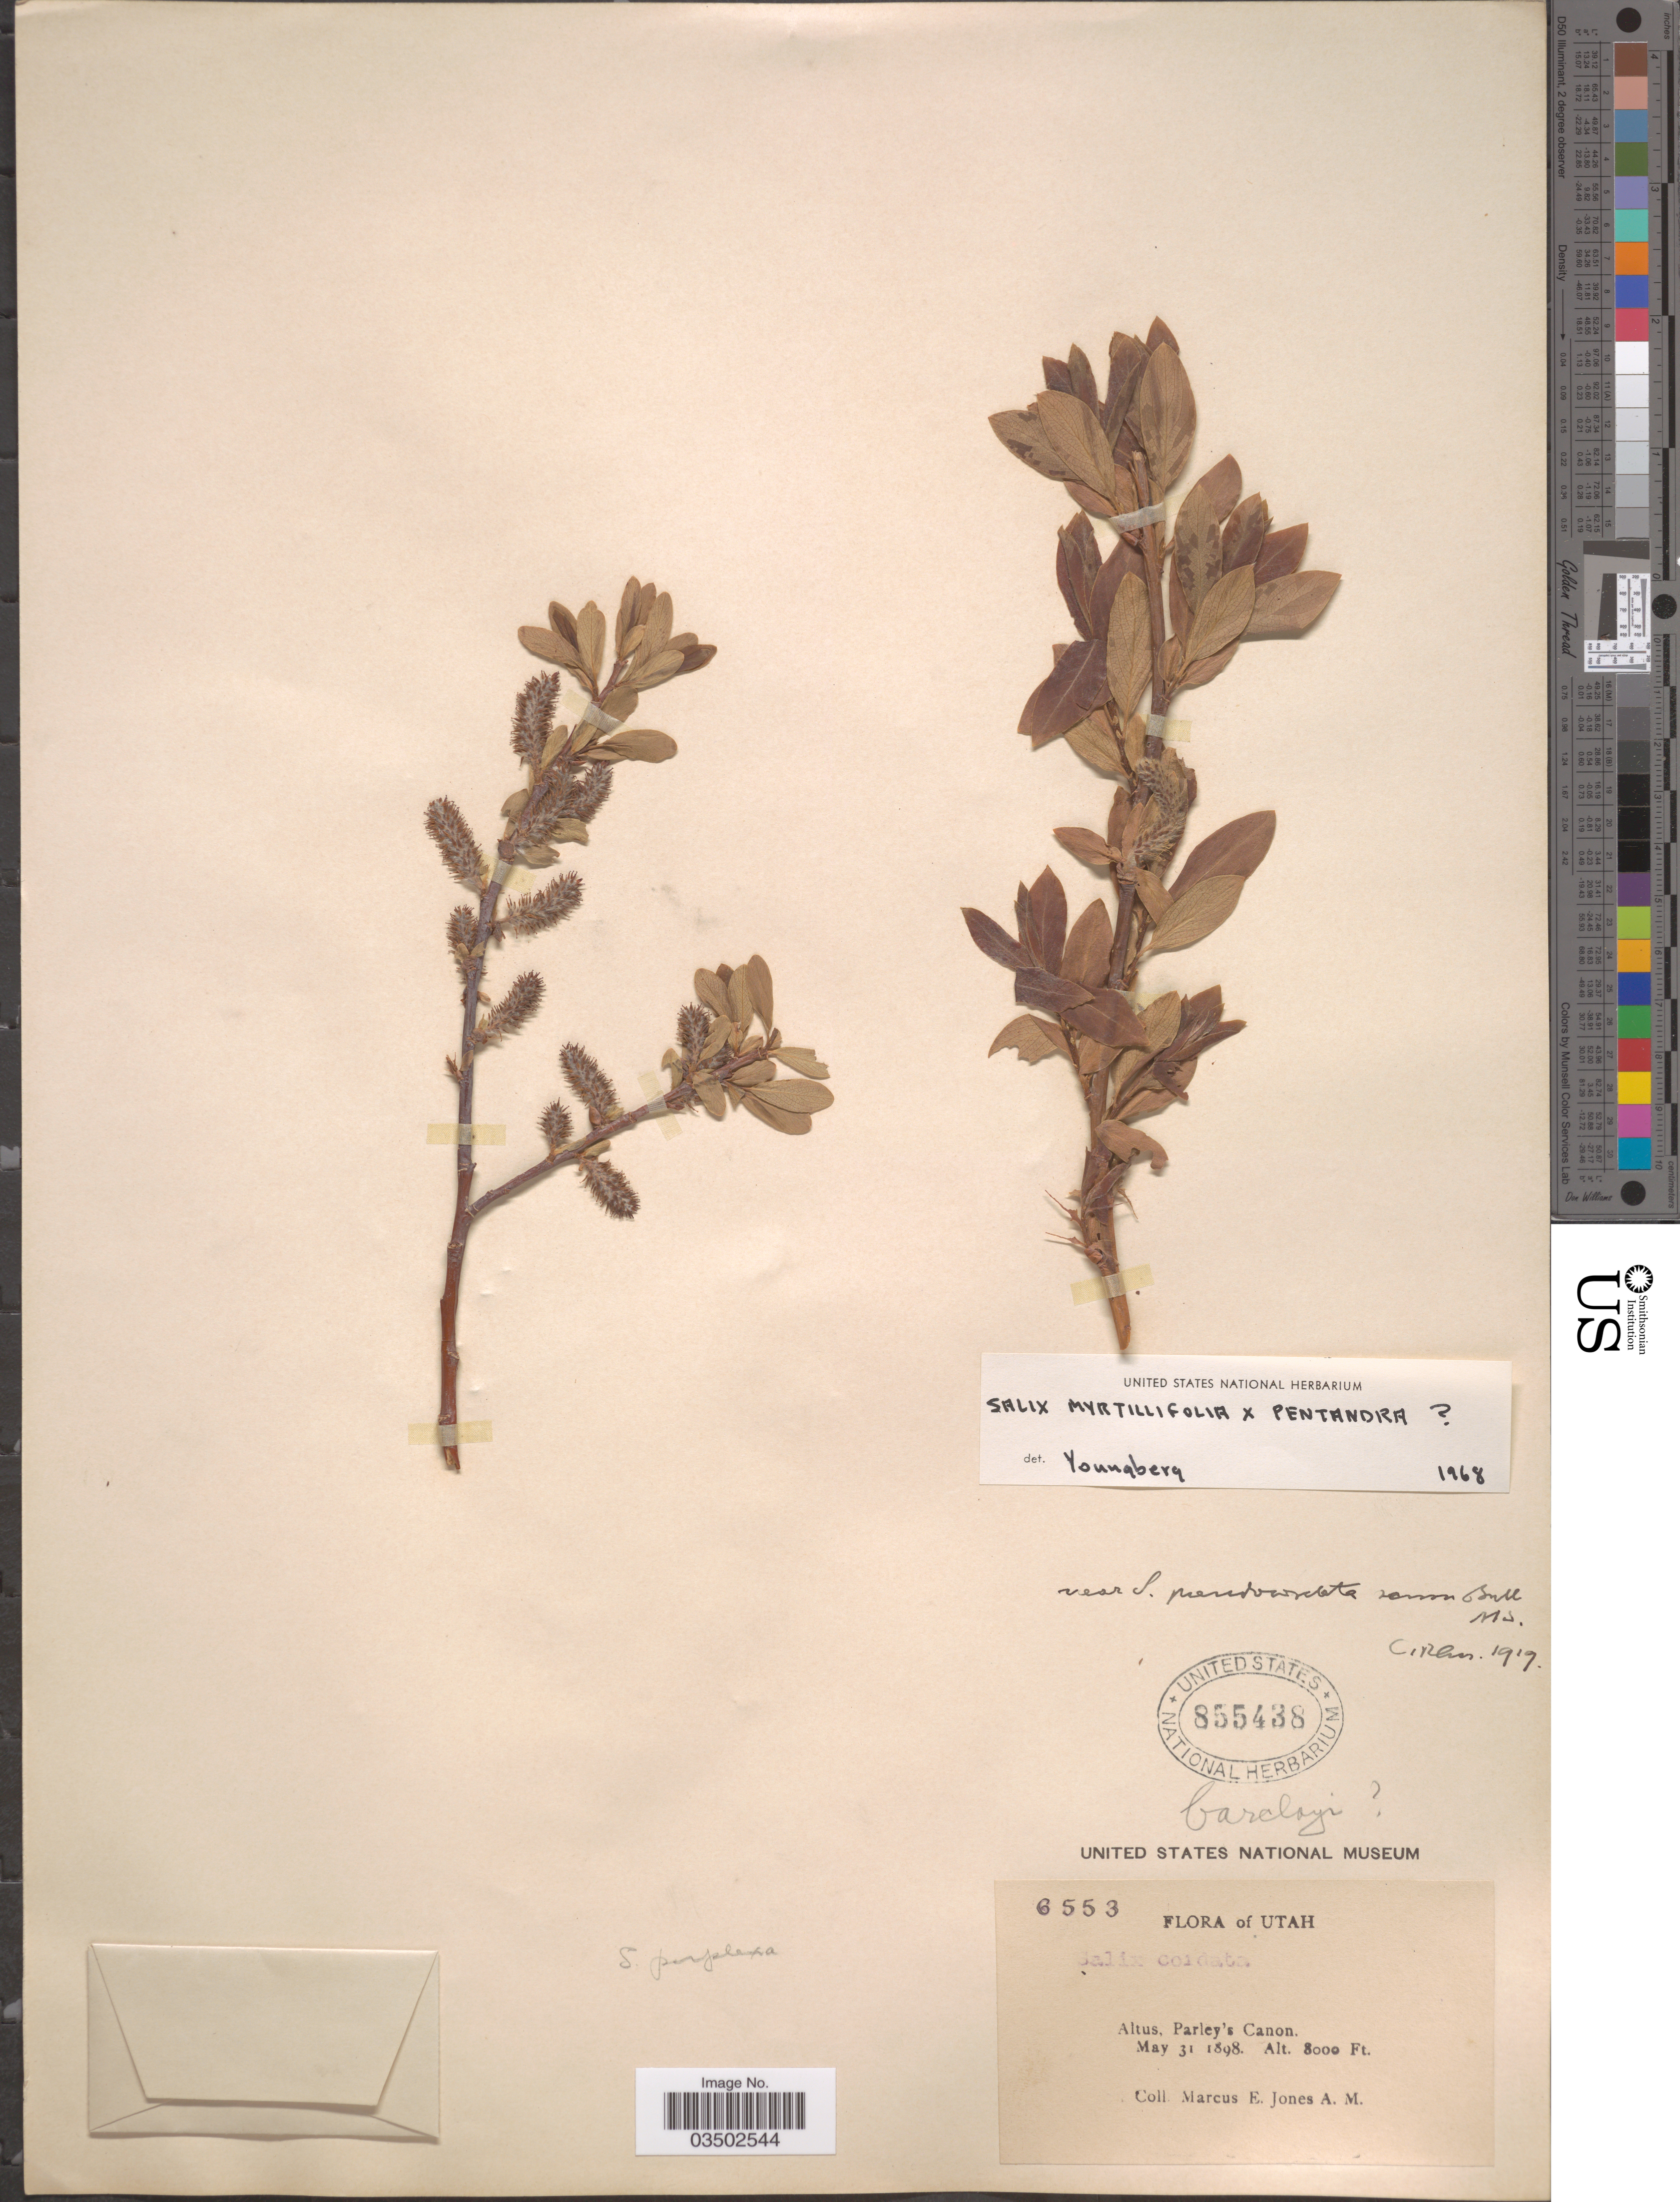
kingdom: Plantae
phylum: Tracheophyta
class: Magnoliopsida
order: Malpighiales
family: Salicaceae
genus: Salix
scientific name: Salix pseudocordata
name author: (Andersson) Andersson ex Rydb.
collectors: M. E. Jones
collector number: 6553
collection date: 1898-05-31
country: United States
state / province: Utah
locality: Altus, Parley's Canon.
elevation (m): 2438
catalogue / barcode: US 855438